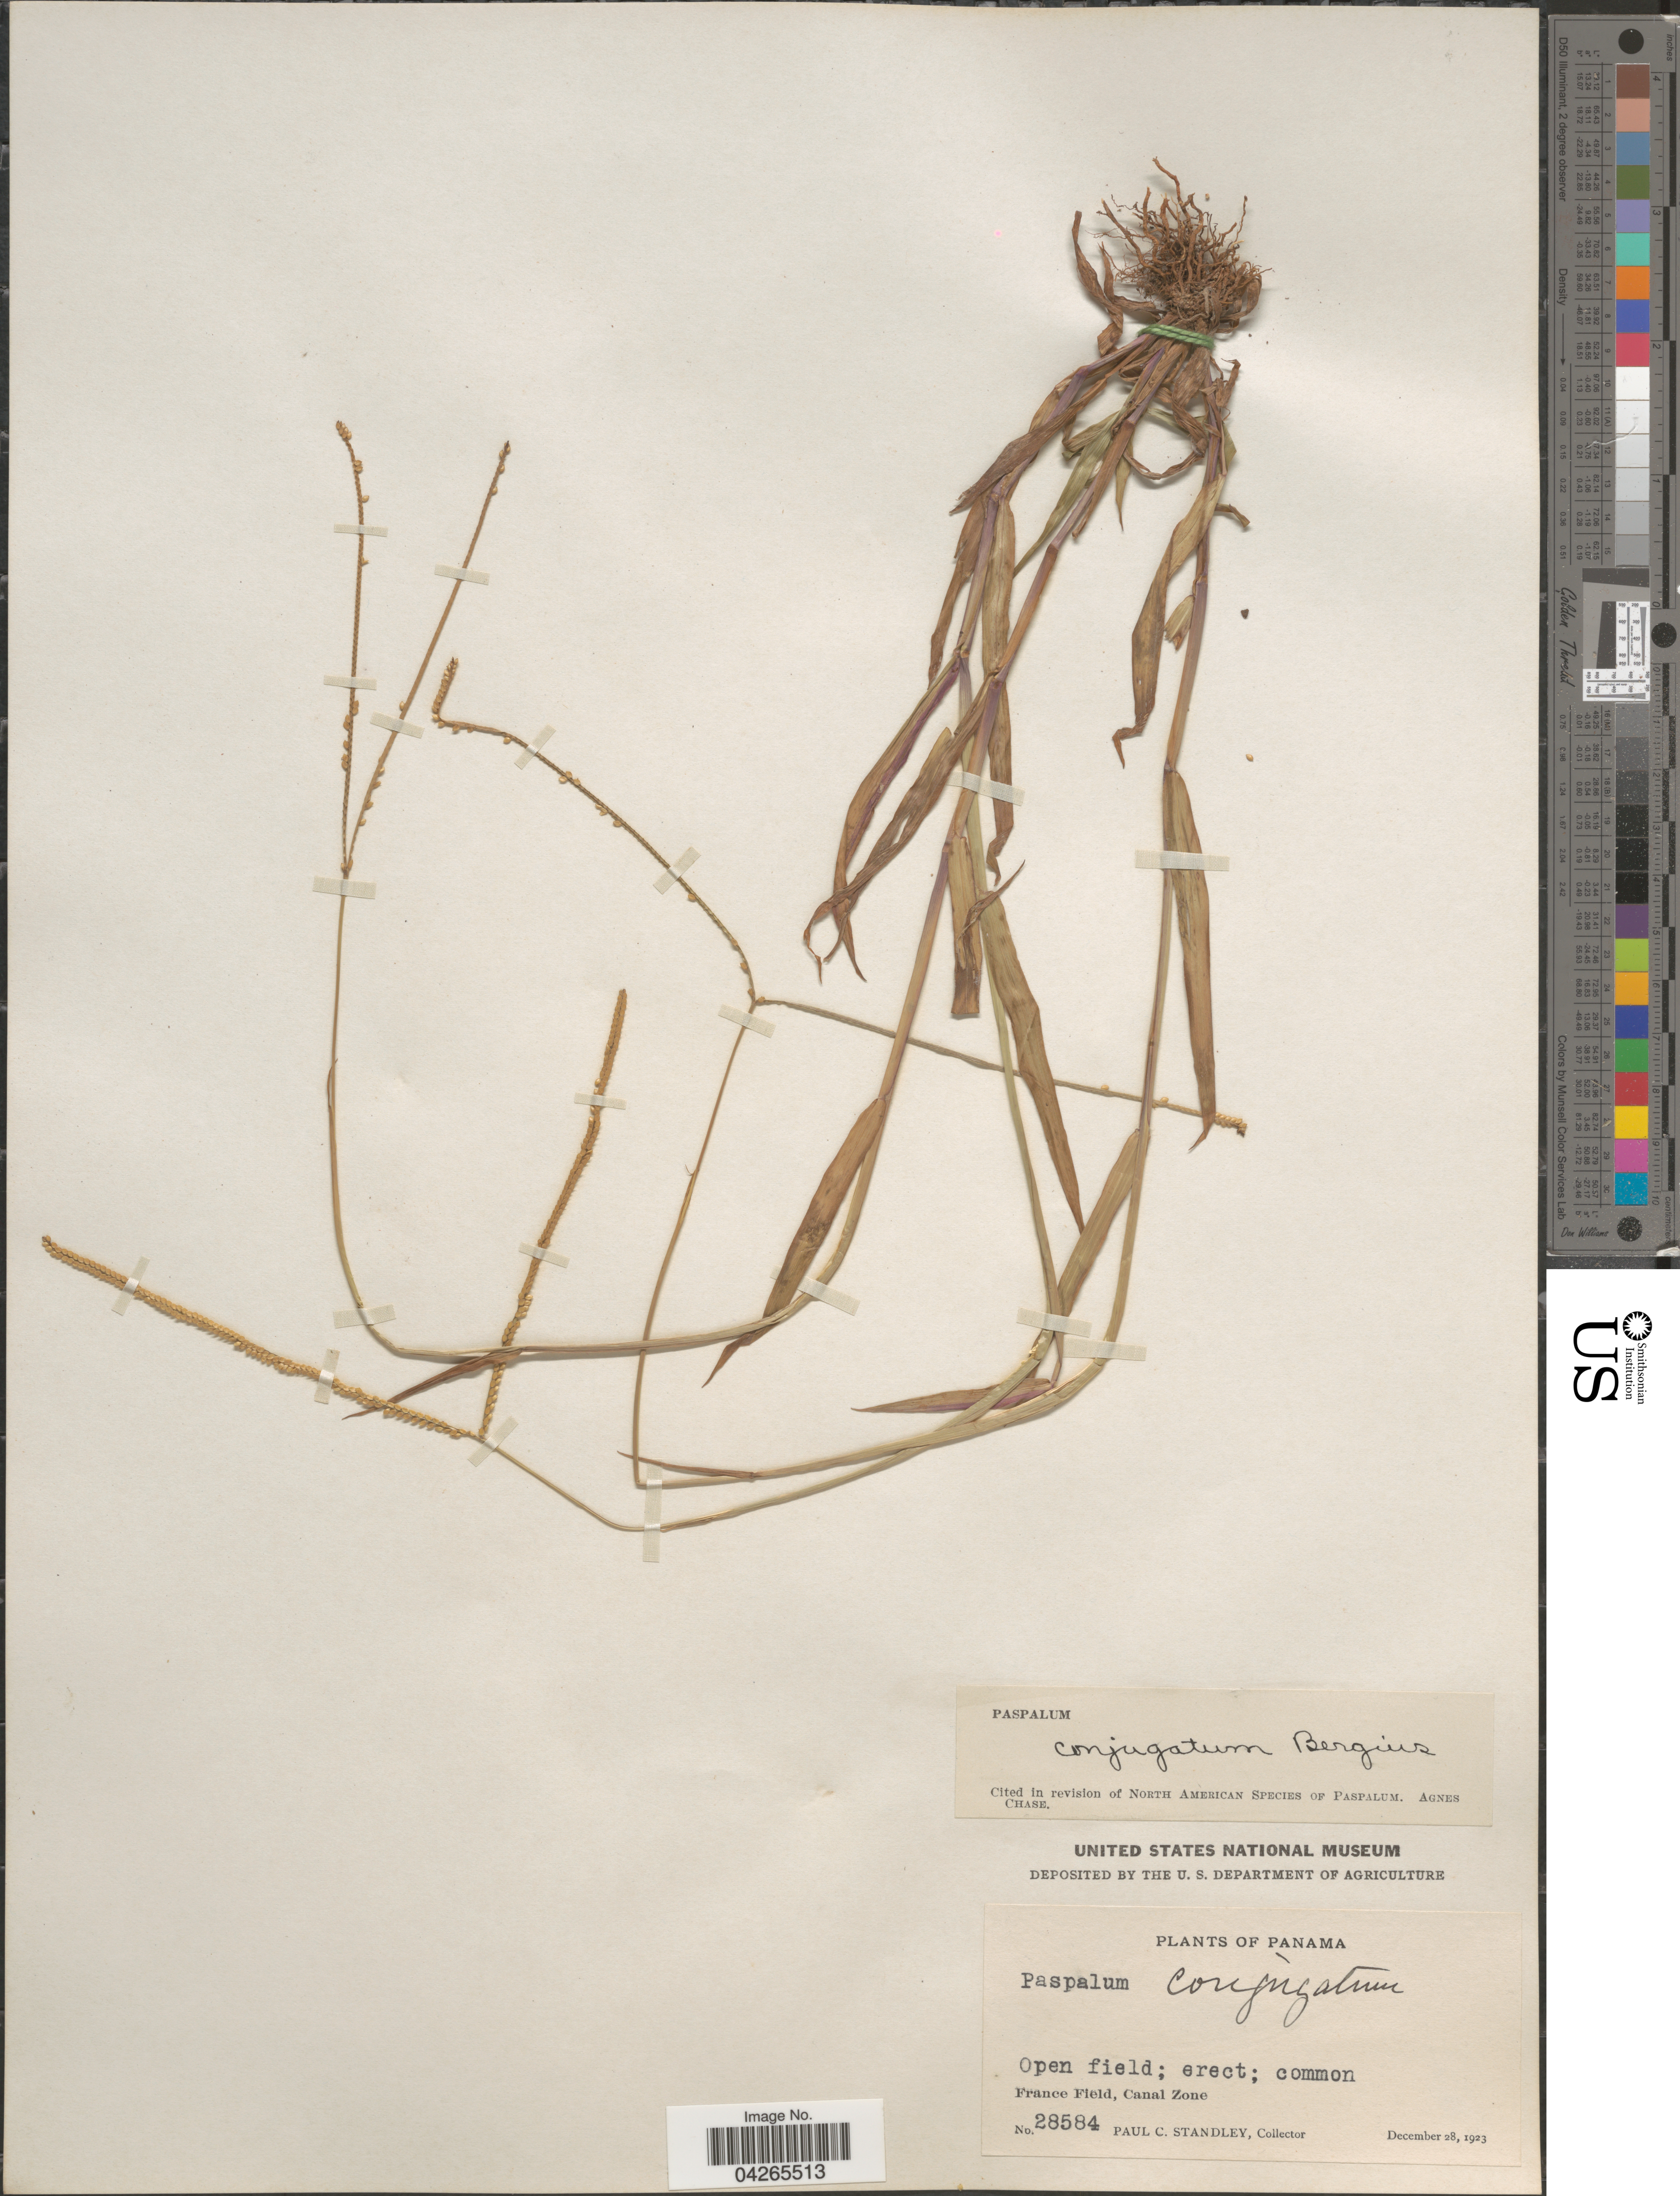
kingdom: Plantae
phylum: Tracheophyta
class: Liliopsida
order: Poales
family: Poaceae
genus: Paspalum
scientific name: Paspalum conjugatum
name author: P.J. Bergius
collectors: P. C. Standley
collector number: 28584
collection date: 1923-12-28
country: Panama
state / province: Colón / Panamá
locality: France Field, Canal Zone.